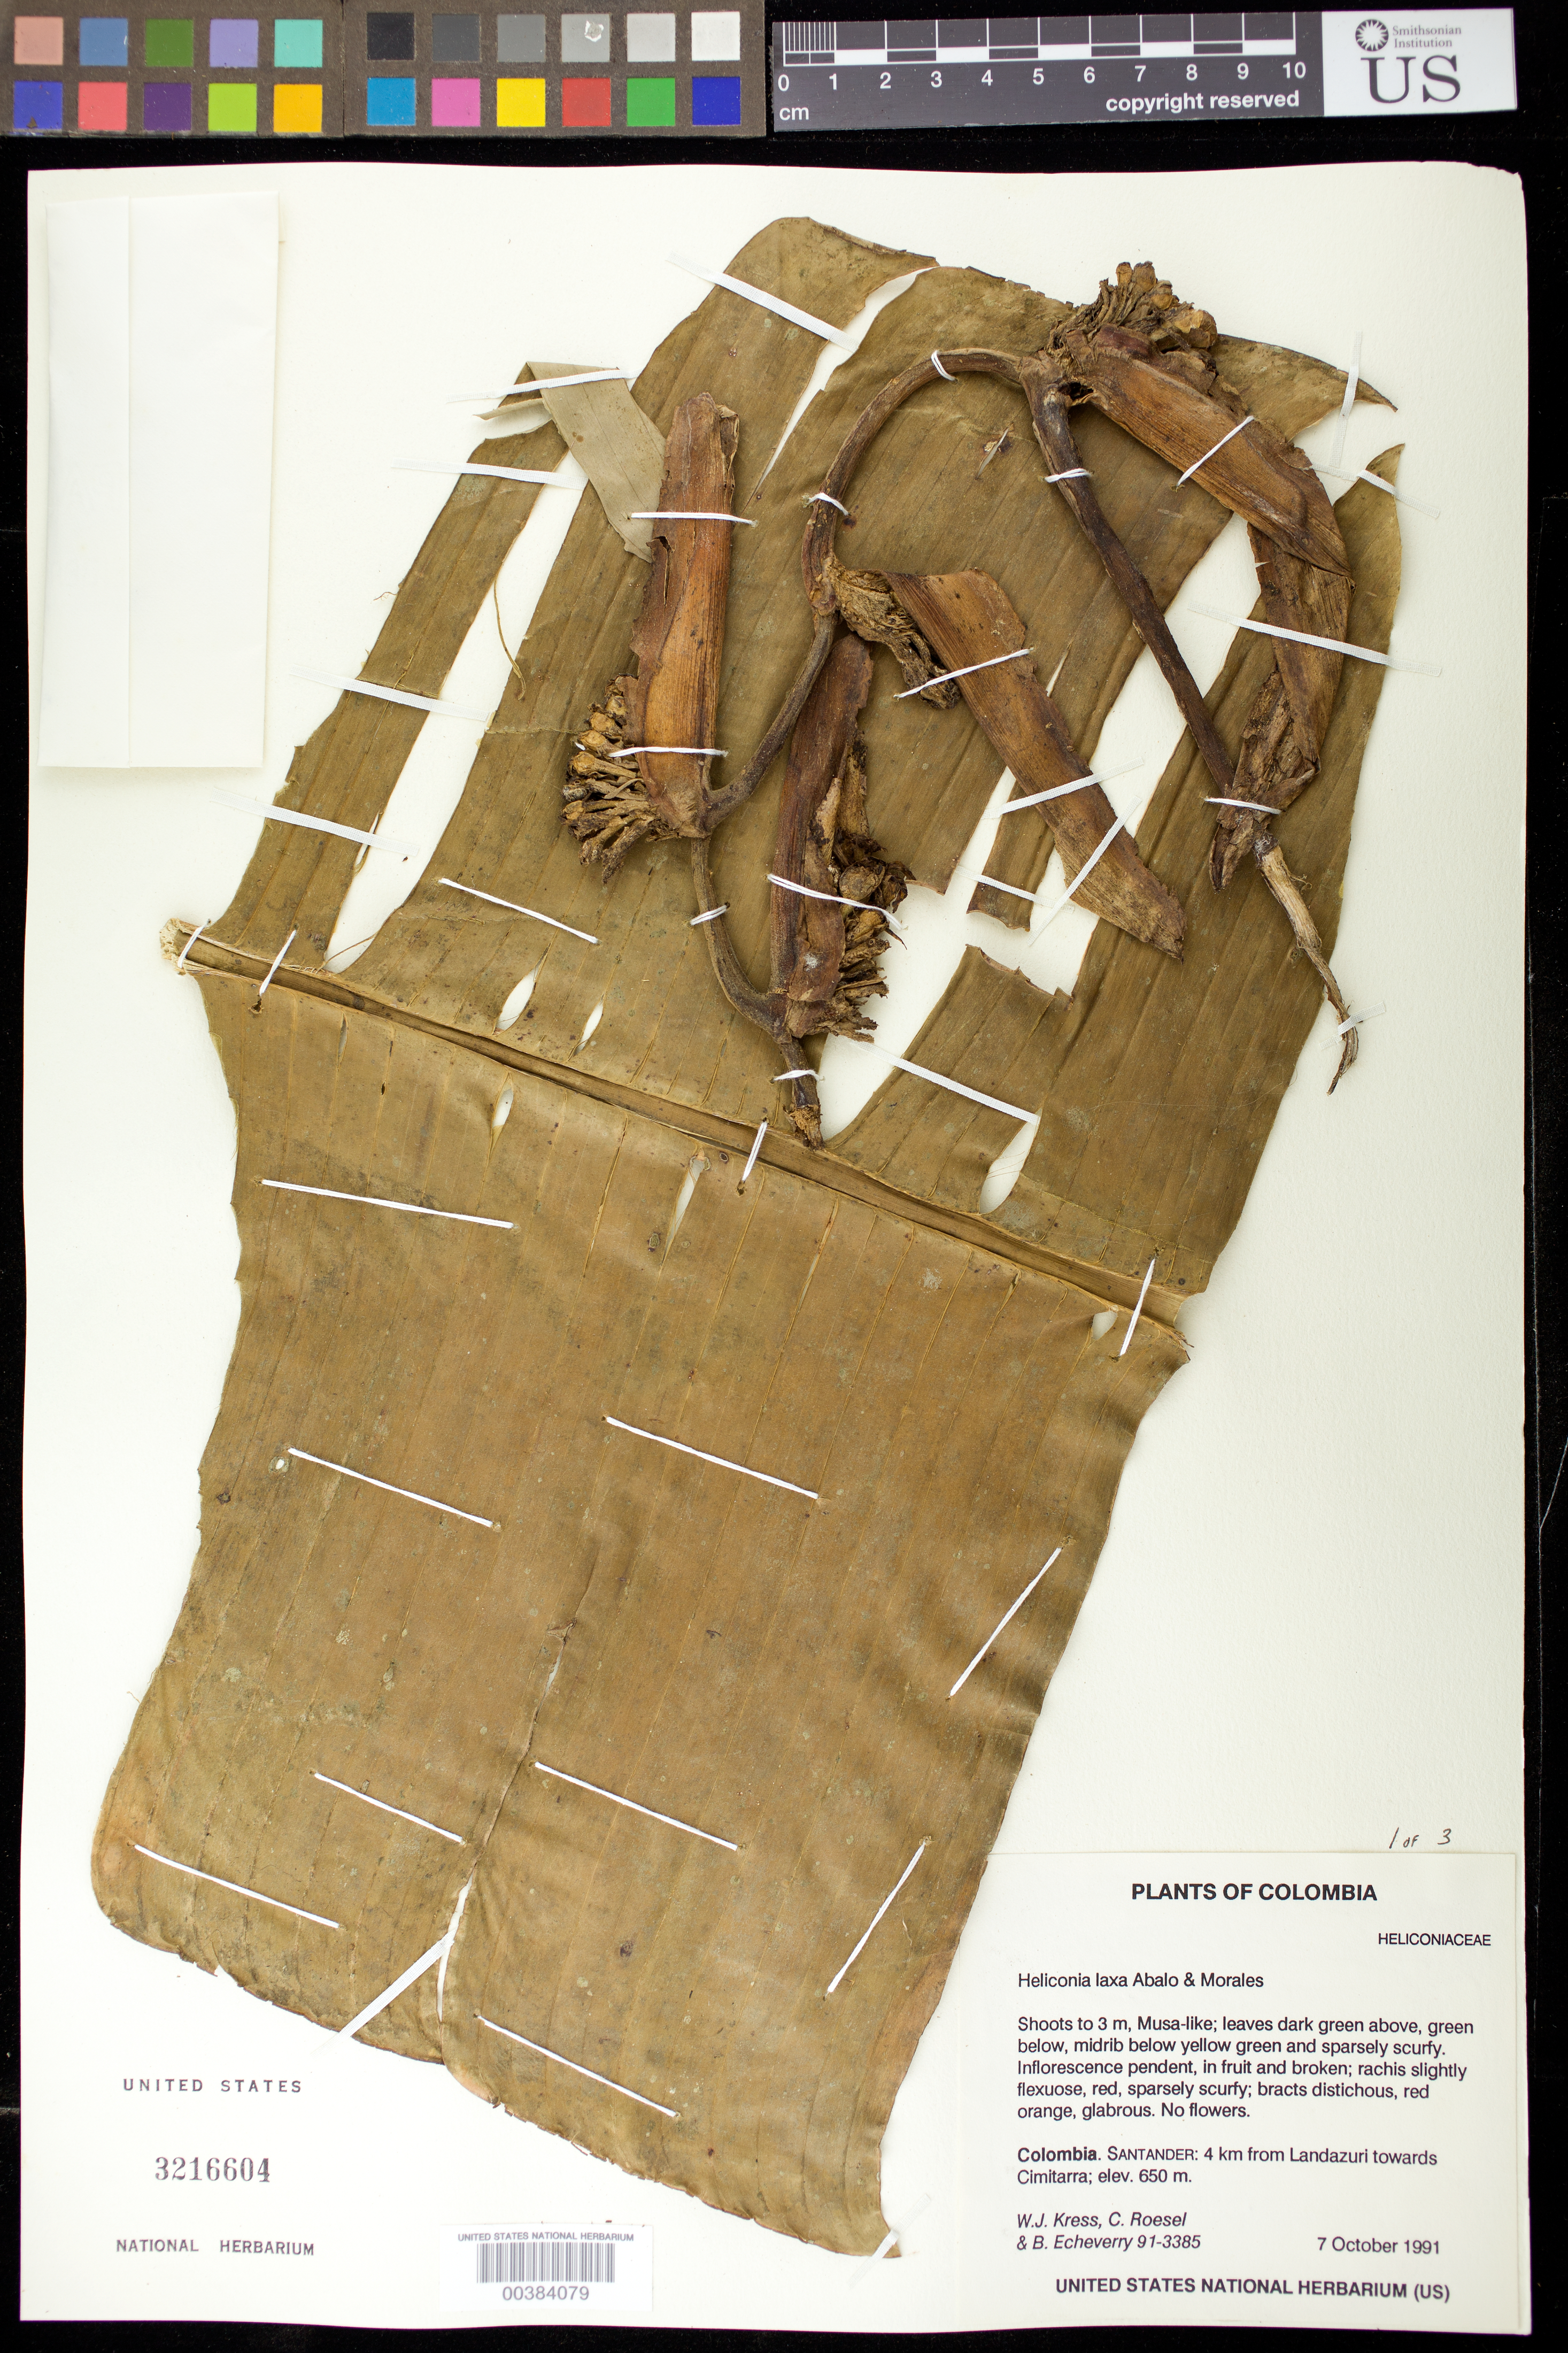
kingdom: Plantae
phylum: Tracheophyta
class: Liliopsida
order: Zingiberales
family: Heliconiaceae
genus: Heliconia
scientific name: Heliconia laxa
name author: Abalo & G. Morales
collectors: W. J. Kress, C. S. Roesel & B. Echeverry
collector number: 91-3385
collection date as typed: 07 Oct 1991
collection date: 1991-10-07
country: Colombia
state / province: Santander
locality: Landazuri towards Cimitarra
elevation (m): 650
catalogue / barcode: US 3216604